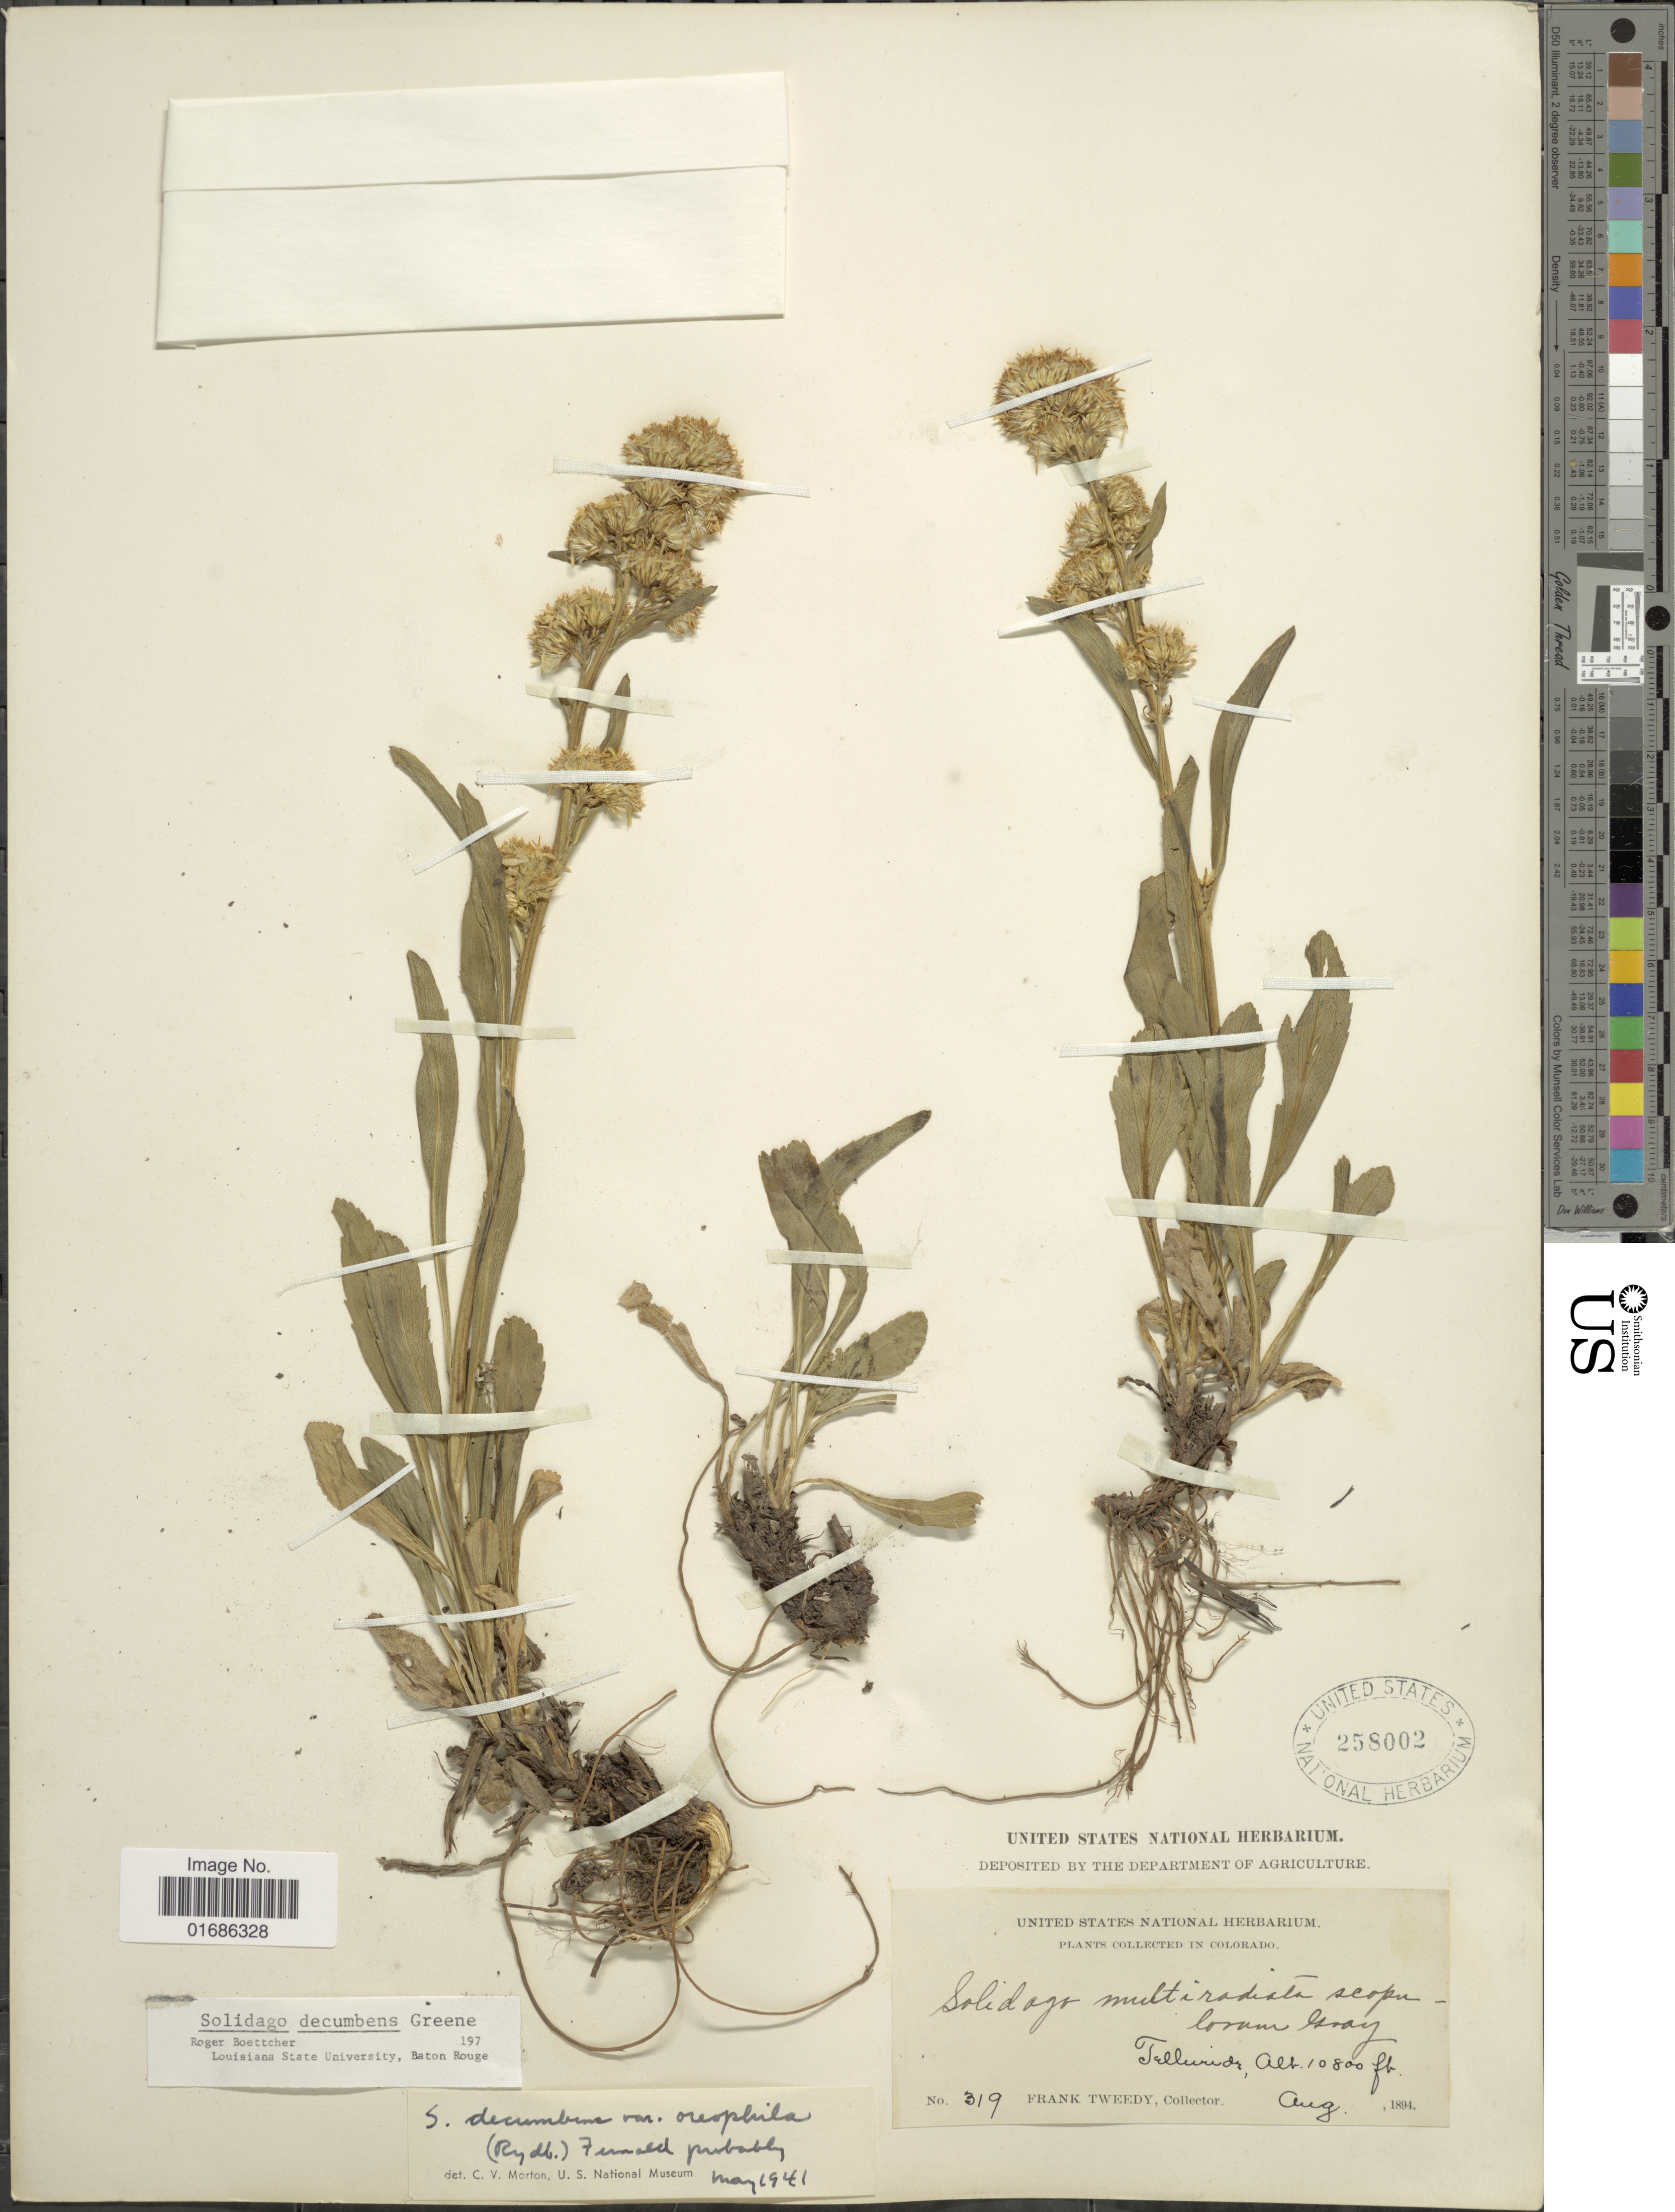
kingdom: Plantae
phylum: Tracheophyta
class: Magnoliopsida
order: Asterales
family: Asteraceae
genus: Solidago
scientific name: Solidago decumbens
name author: Greene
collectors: F. Tweedy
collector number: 319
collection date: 1894-08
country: United States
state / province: Colorado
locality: Talluride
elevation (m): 3292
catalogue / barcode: US 258002